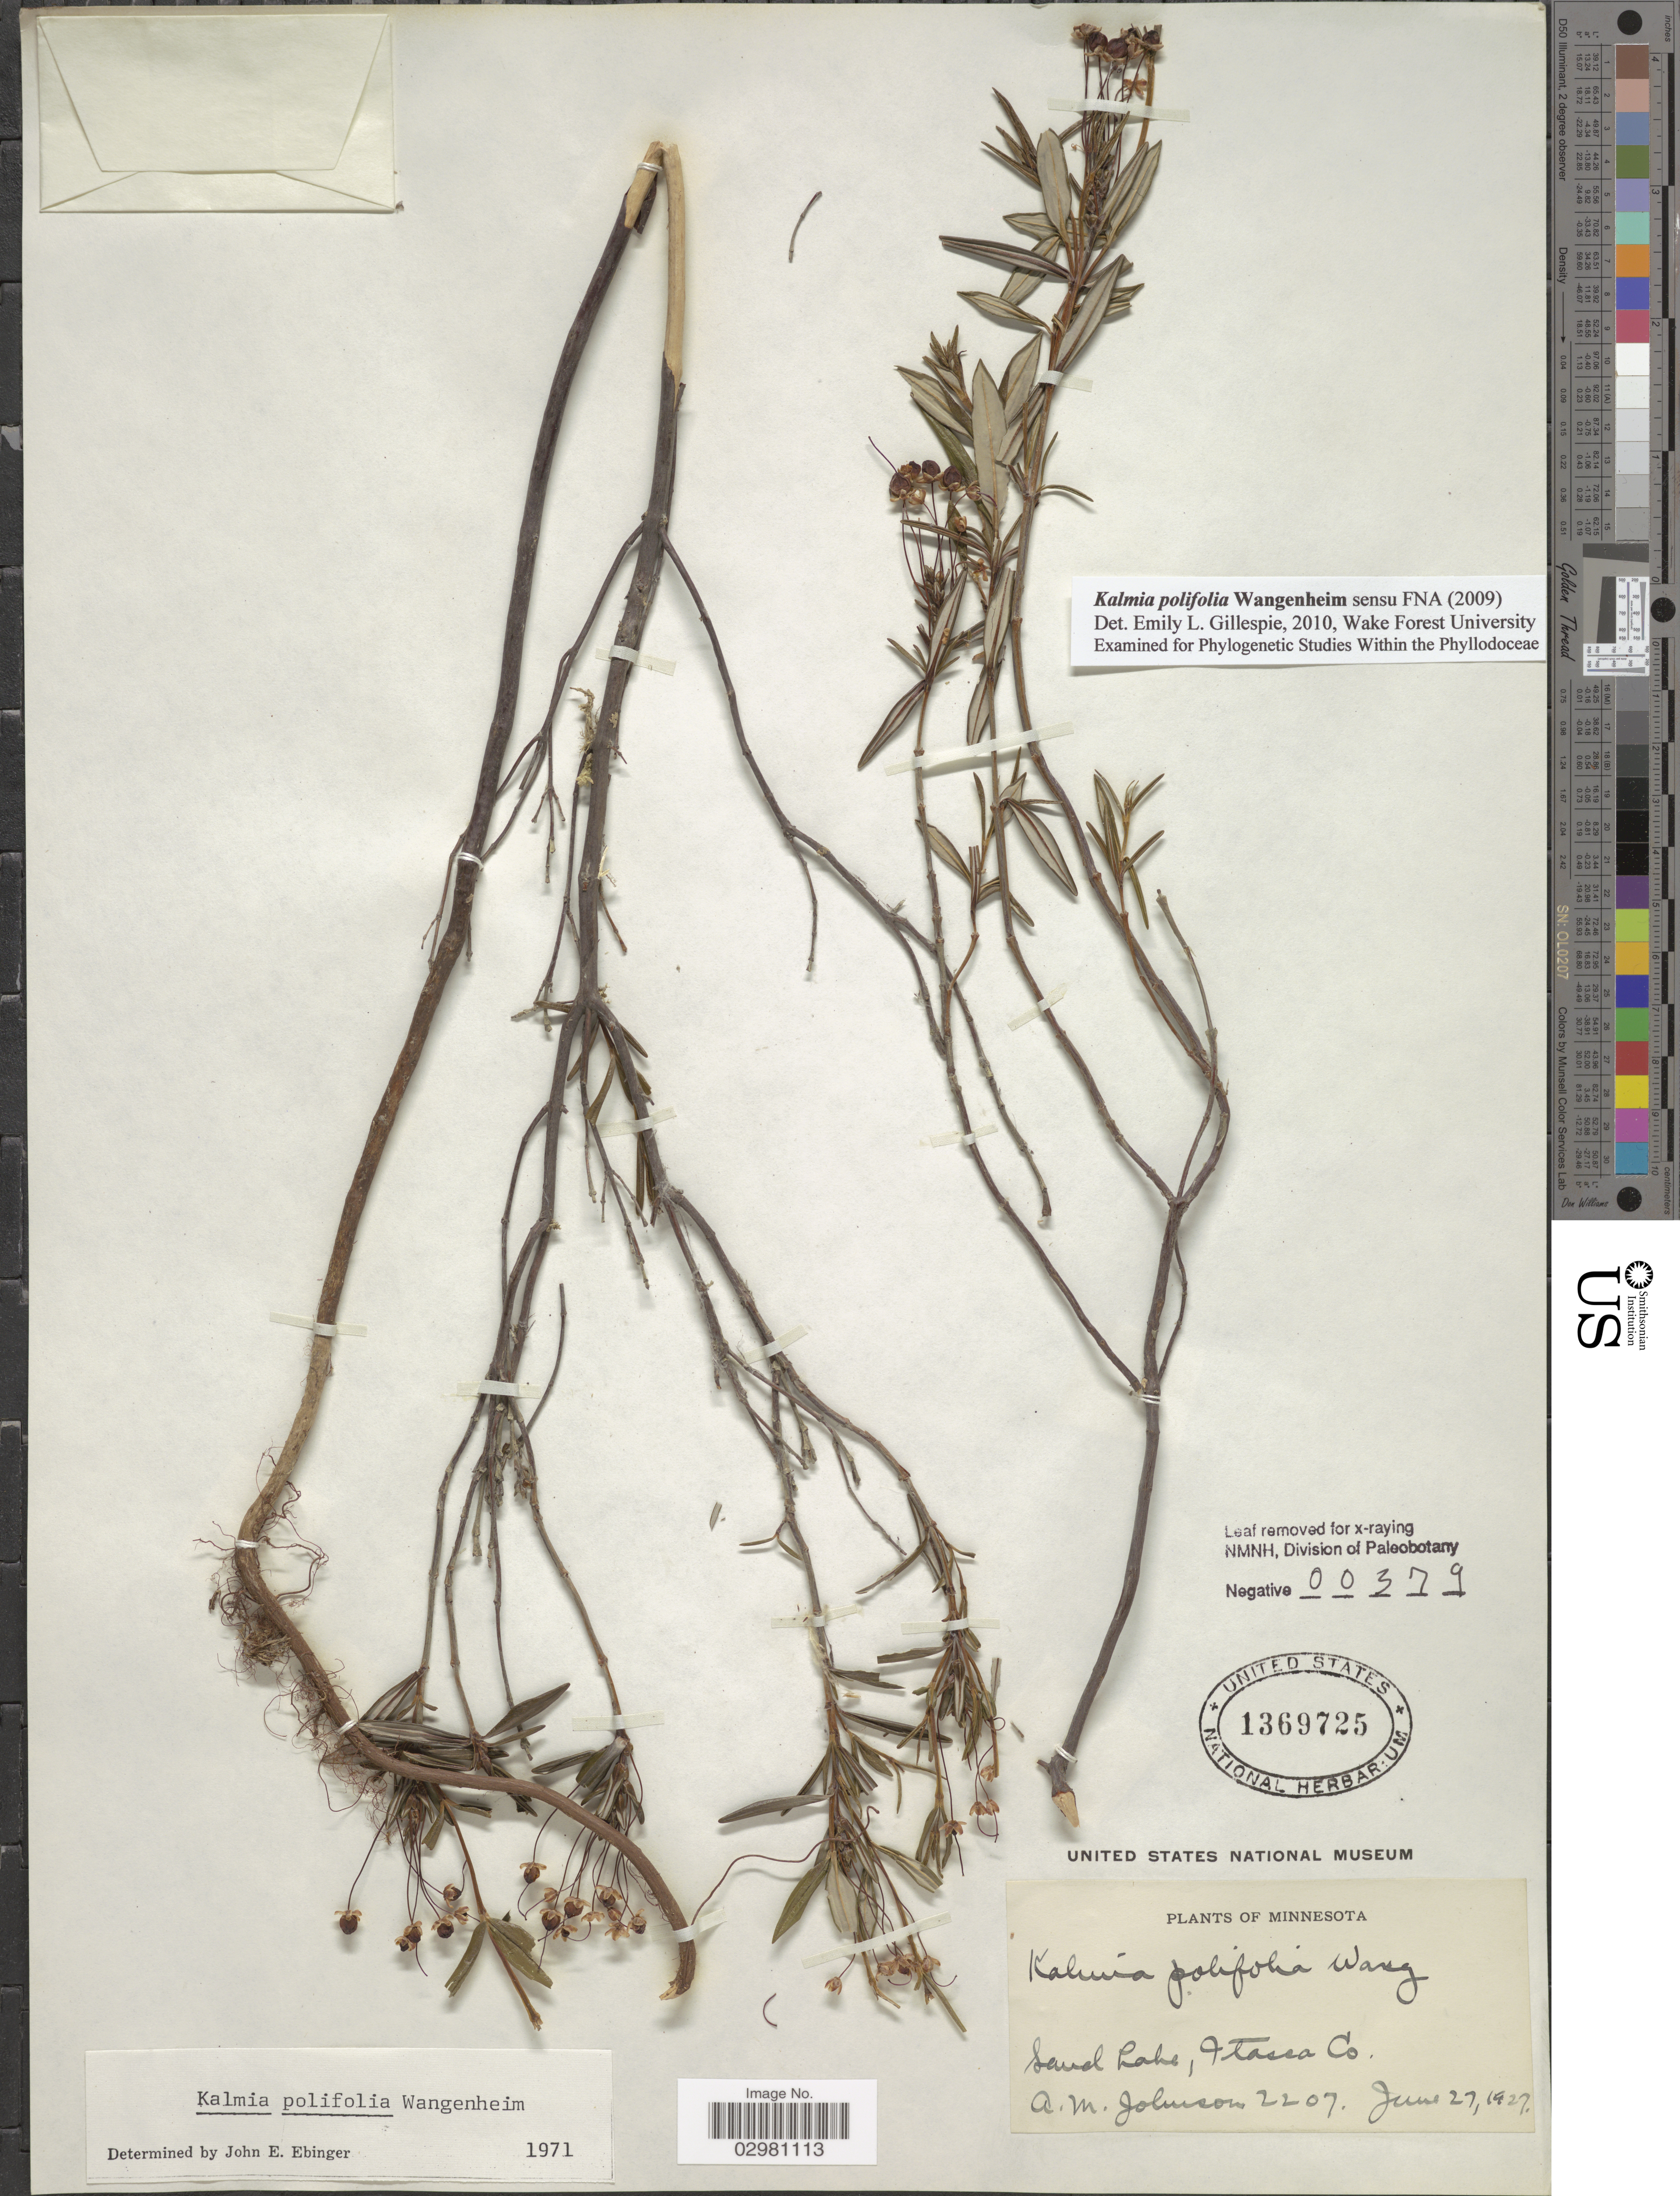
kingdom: Plantae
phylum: Tracheophyta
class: Magnoliopsida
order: Ericales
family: Ericaceae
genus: Kalmia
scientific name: Kalmia polifolia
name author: Wangenh.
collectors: A. M. Johnson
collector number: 2207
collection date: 1927-06-27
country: United States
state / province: Minnesota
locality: Sand Lake, Itasca Co.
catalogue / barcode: US 1369725